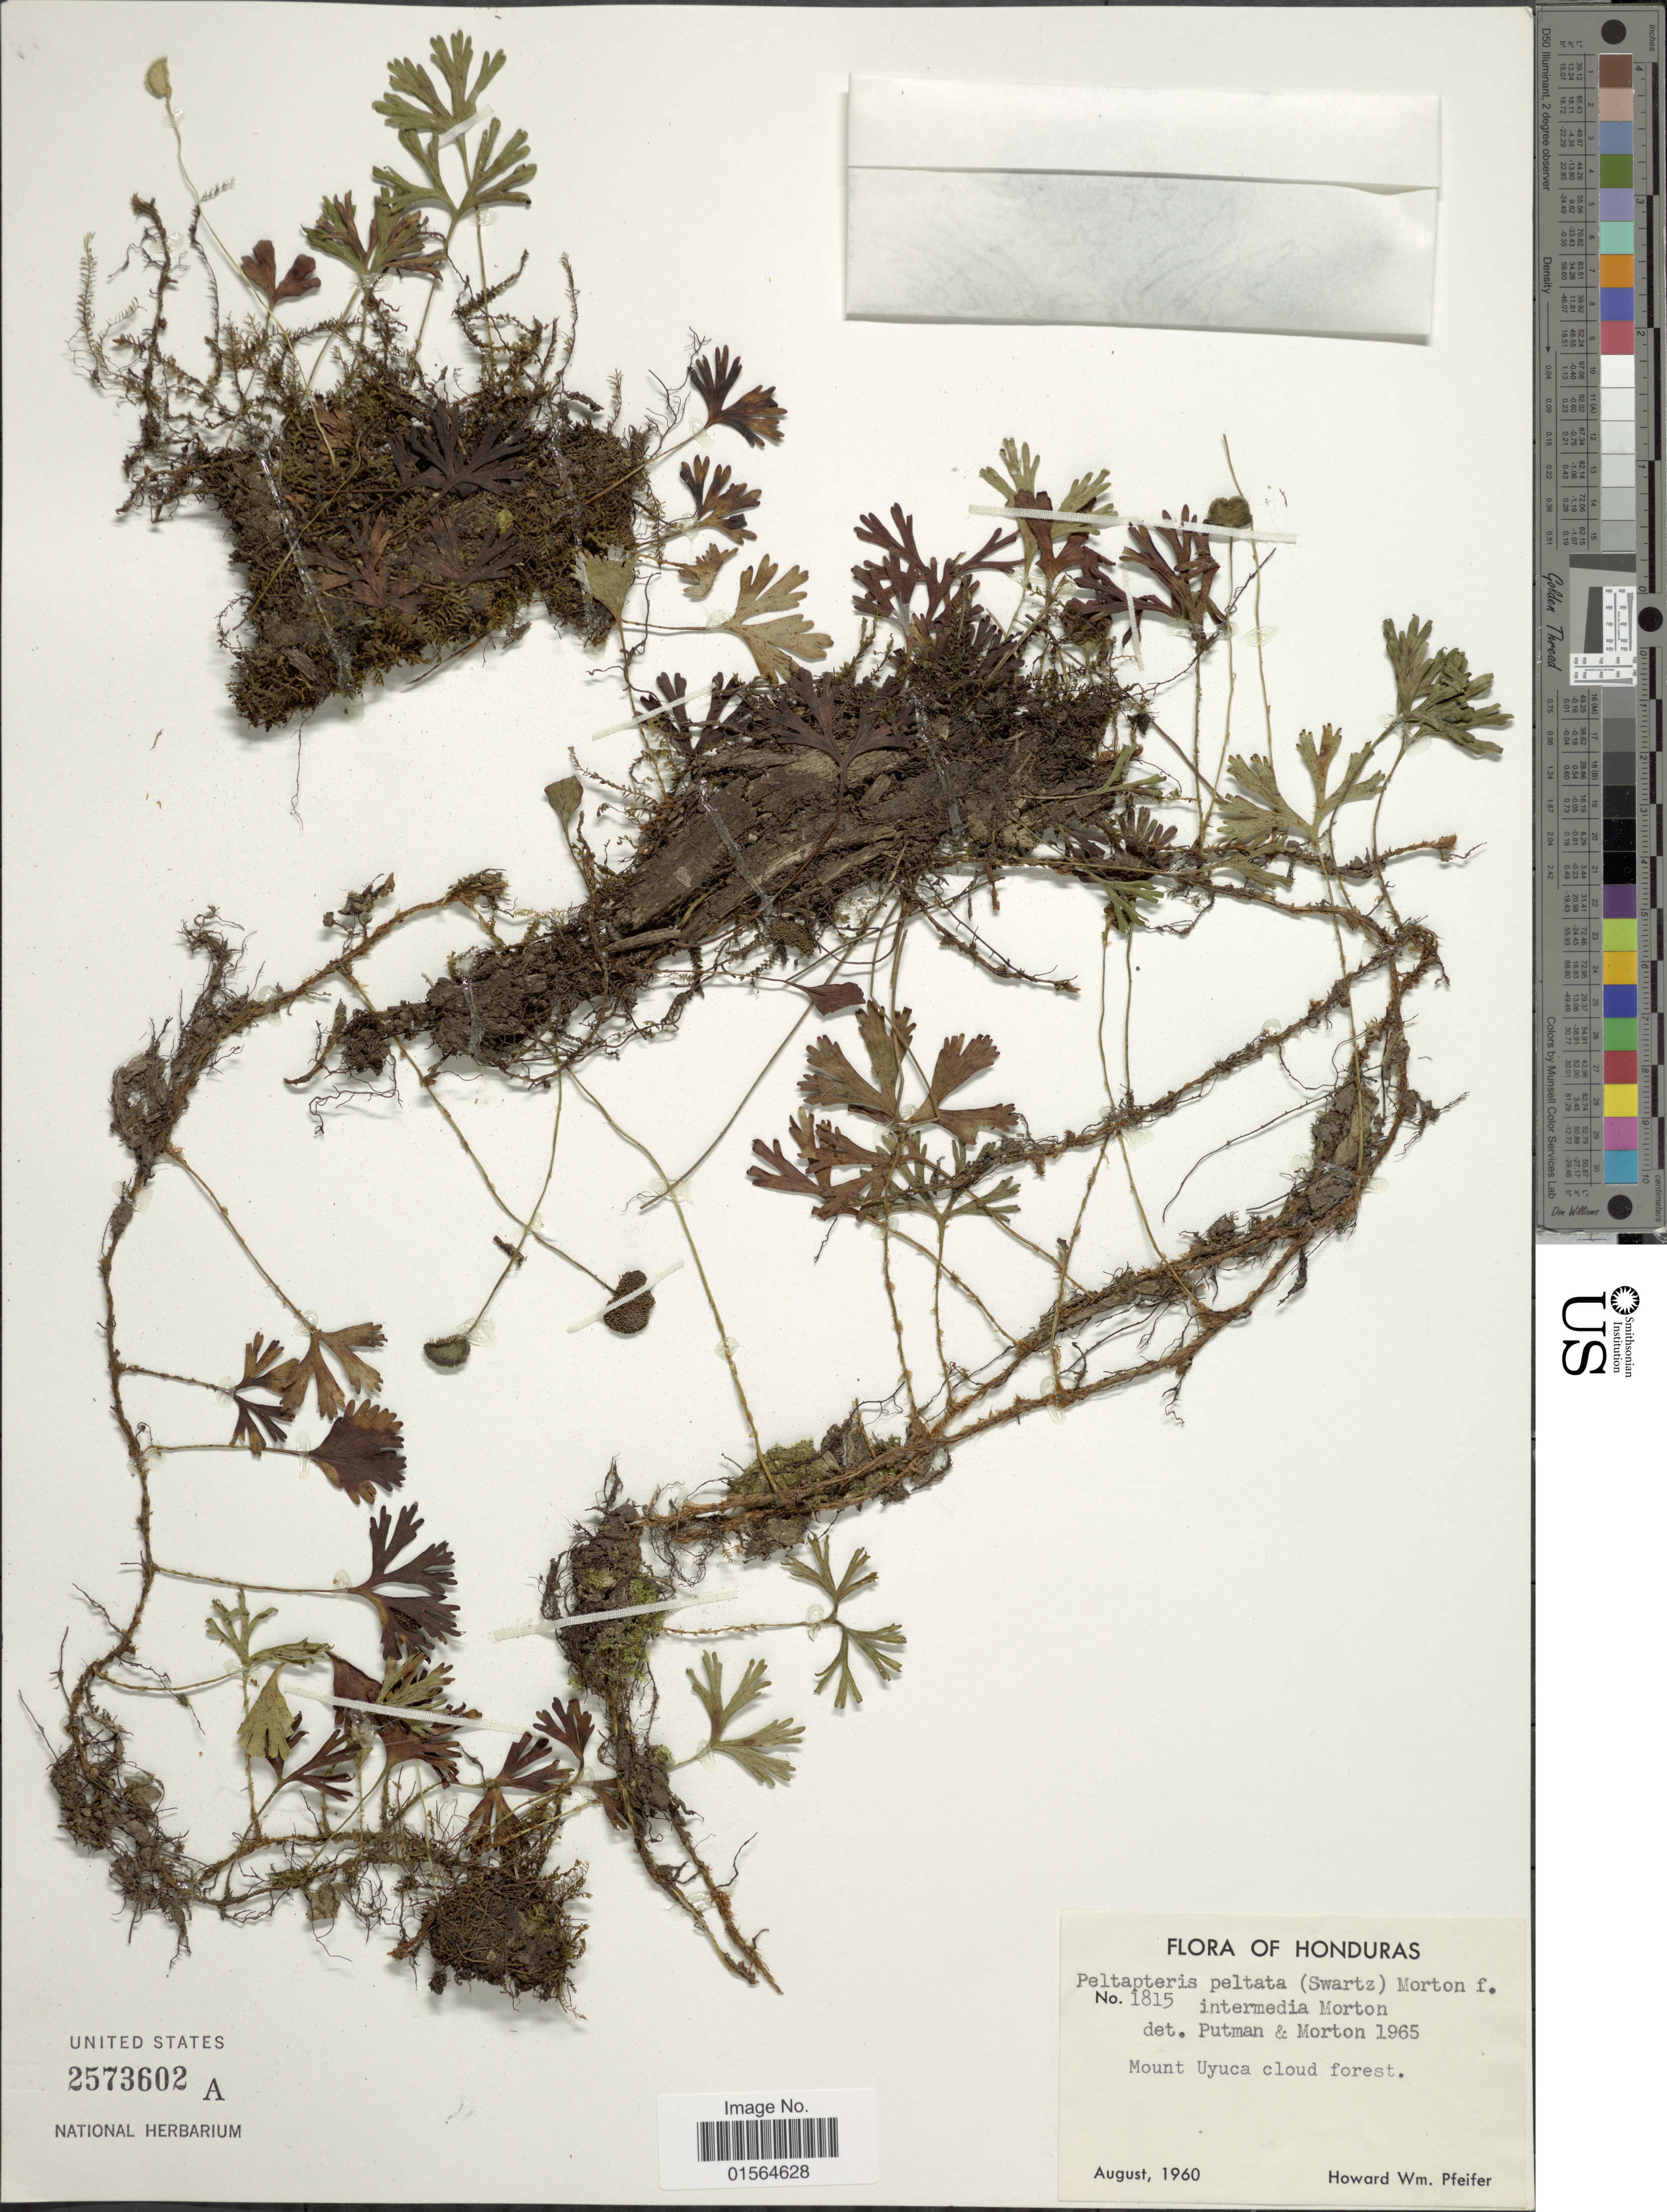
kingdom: Plantae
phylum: Tracheophyta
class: Polypodiopsida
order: Polypodiales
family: Dryopteridaceae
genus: Elaphoglossum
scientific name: Elaphoglossum peltatum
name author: (Sw.) Urb.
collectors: H. W. Pfeifer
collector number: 1815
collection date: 1960-08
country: Honduras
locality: Mount Uyuca cloud forest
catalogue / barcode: US 2573602A